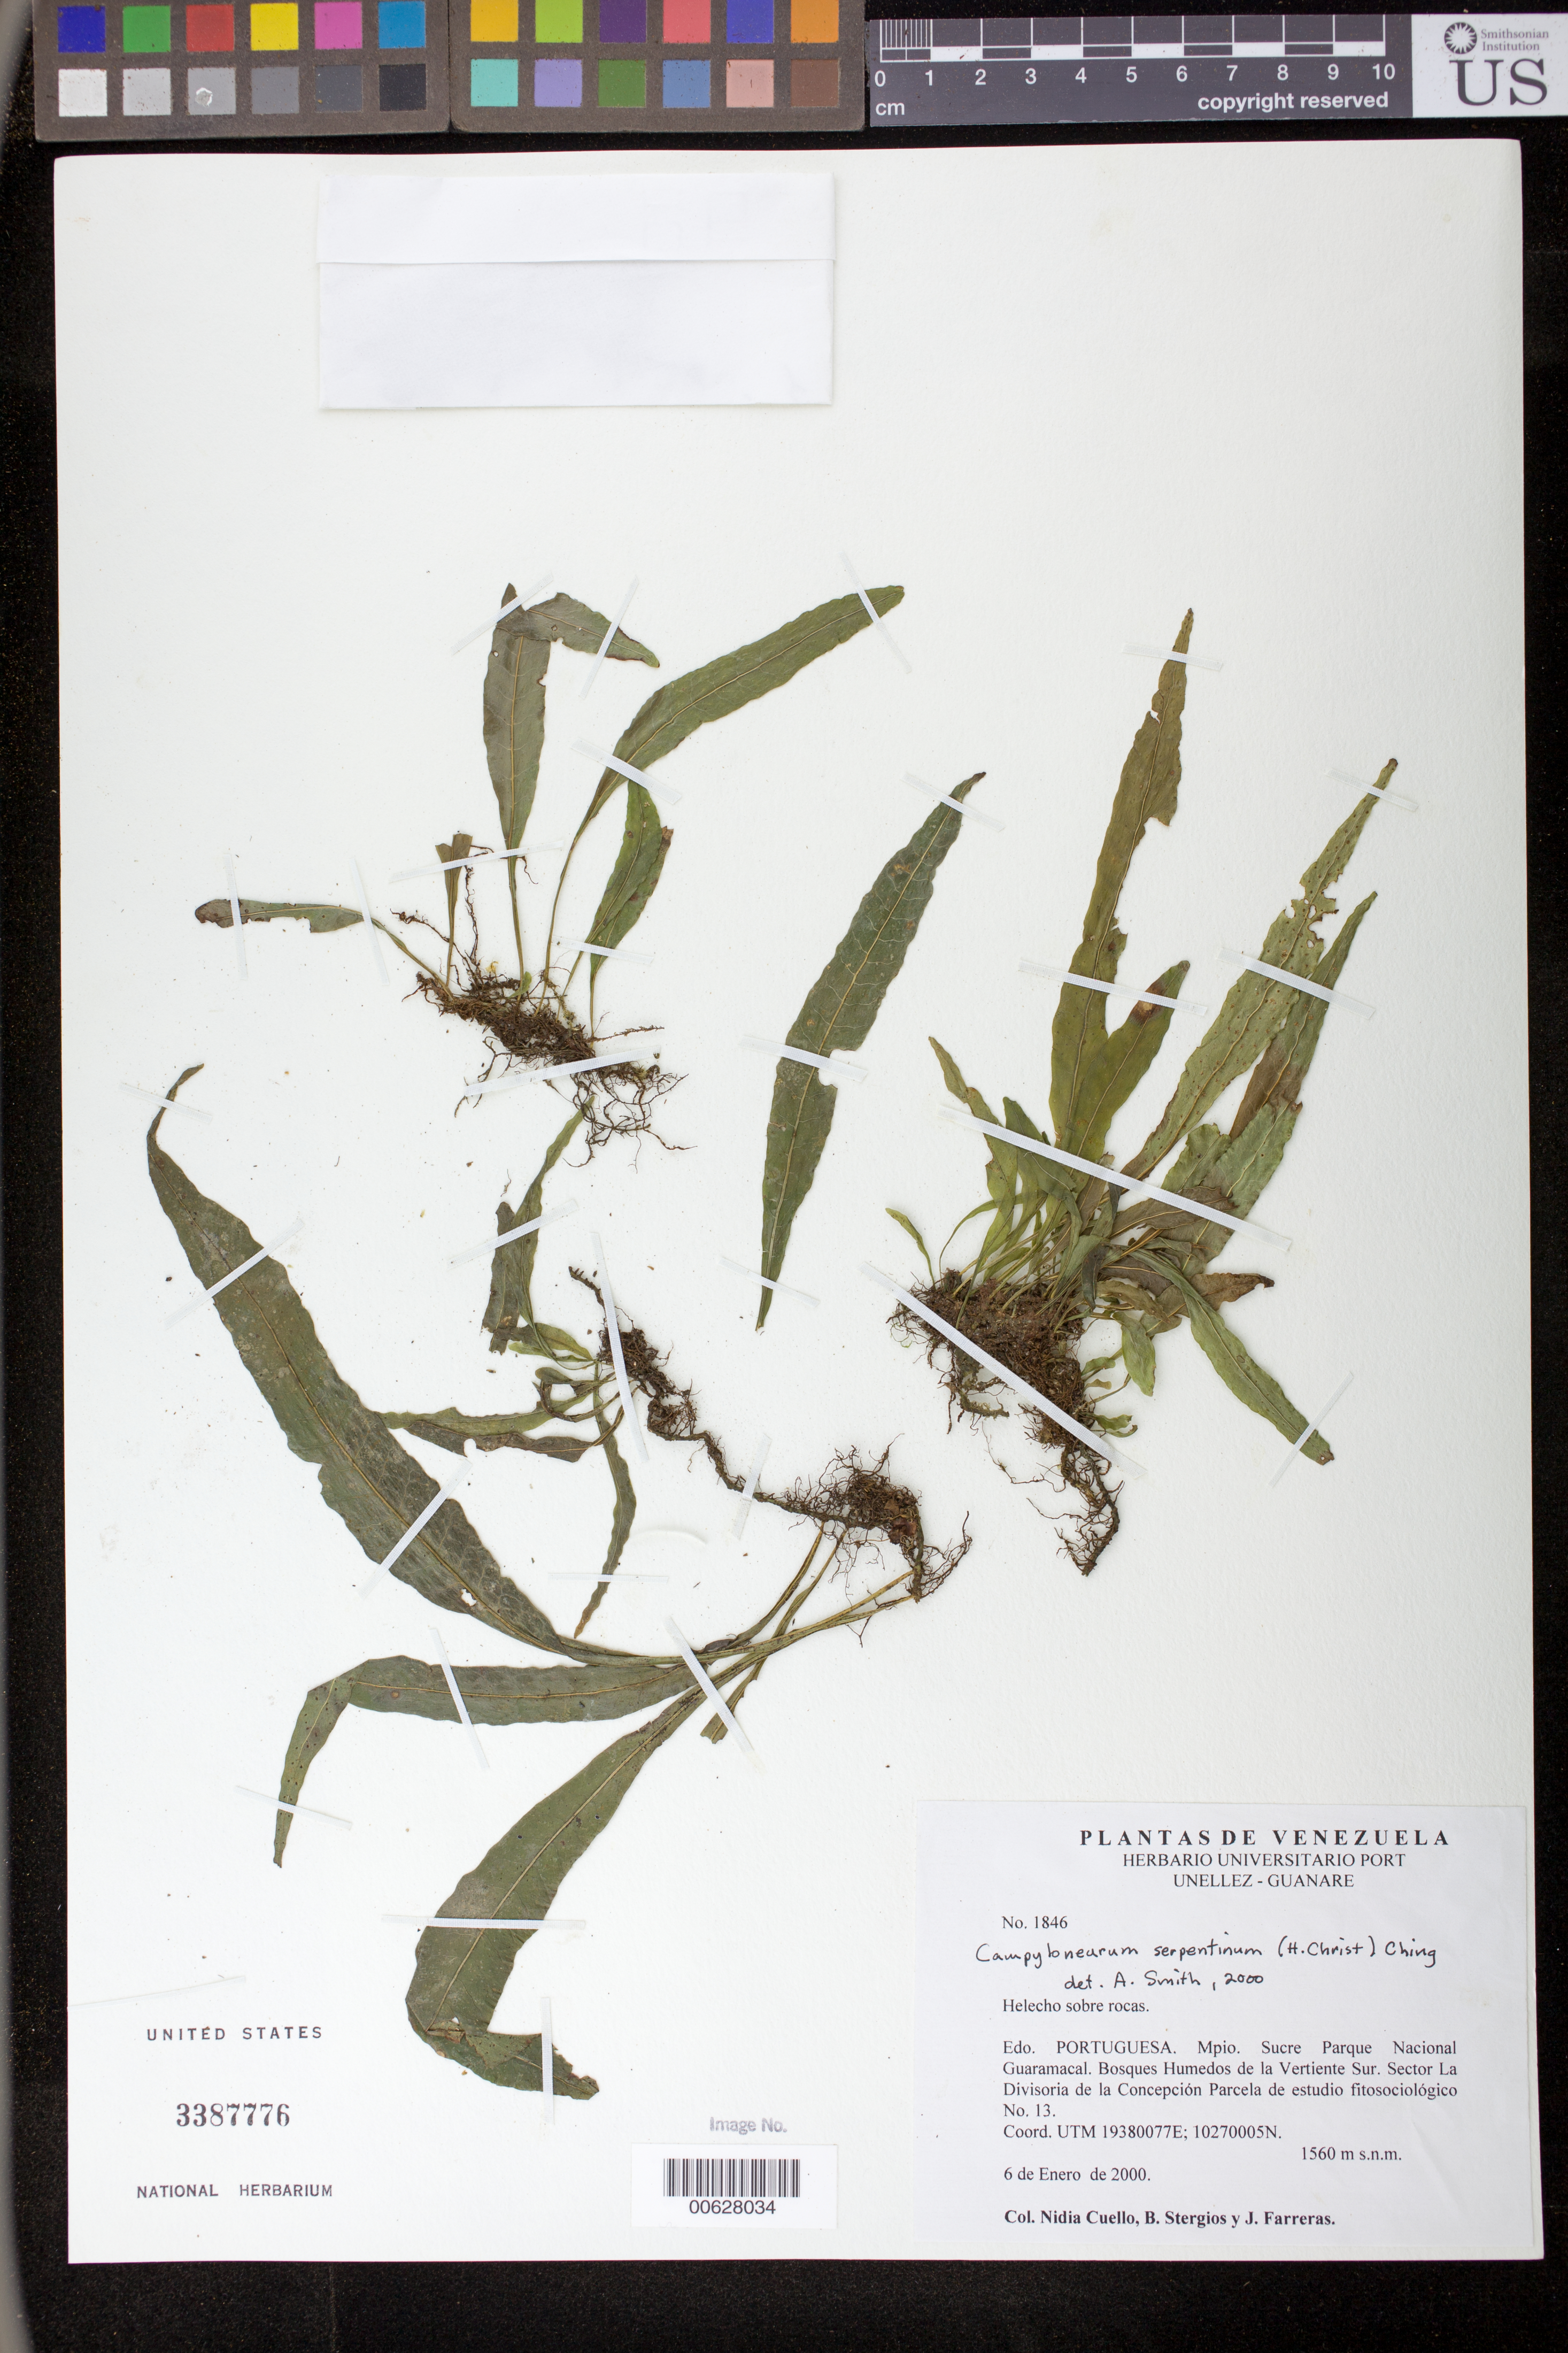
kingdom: Plantae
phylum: Tracheophyta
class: Polypodiopsida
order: Polypodiales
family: Polypodiaceae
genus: Campyloneurum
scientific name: Campyloneurum serpentinum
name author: (Christ) Ching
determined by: Smith, Alan R., (UC)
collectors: N. L. Cuello, B. G. Stergios & J. Farreras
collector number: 1846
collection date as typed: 06 Jan 2000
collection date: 2000-01-06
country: Venezuela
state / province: Portuguesa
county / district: Sucre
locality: Parque Nacional Guaramacal. Sector La Divisoria de la Concepción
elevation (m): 1560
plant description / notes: PORT, US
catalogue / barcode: US 3387776